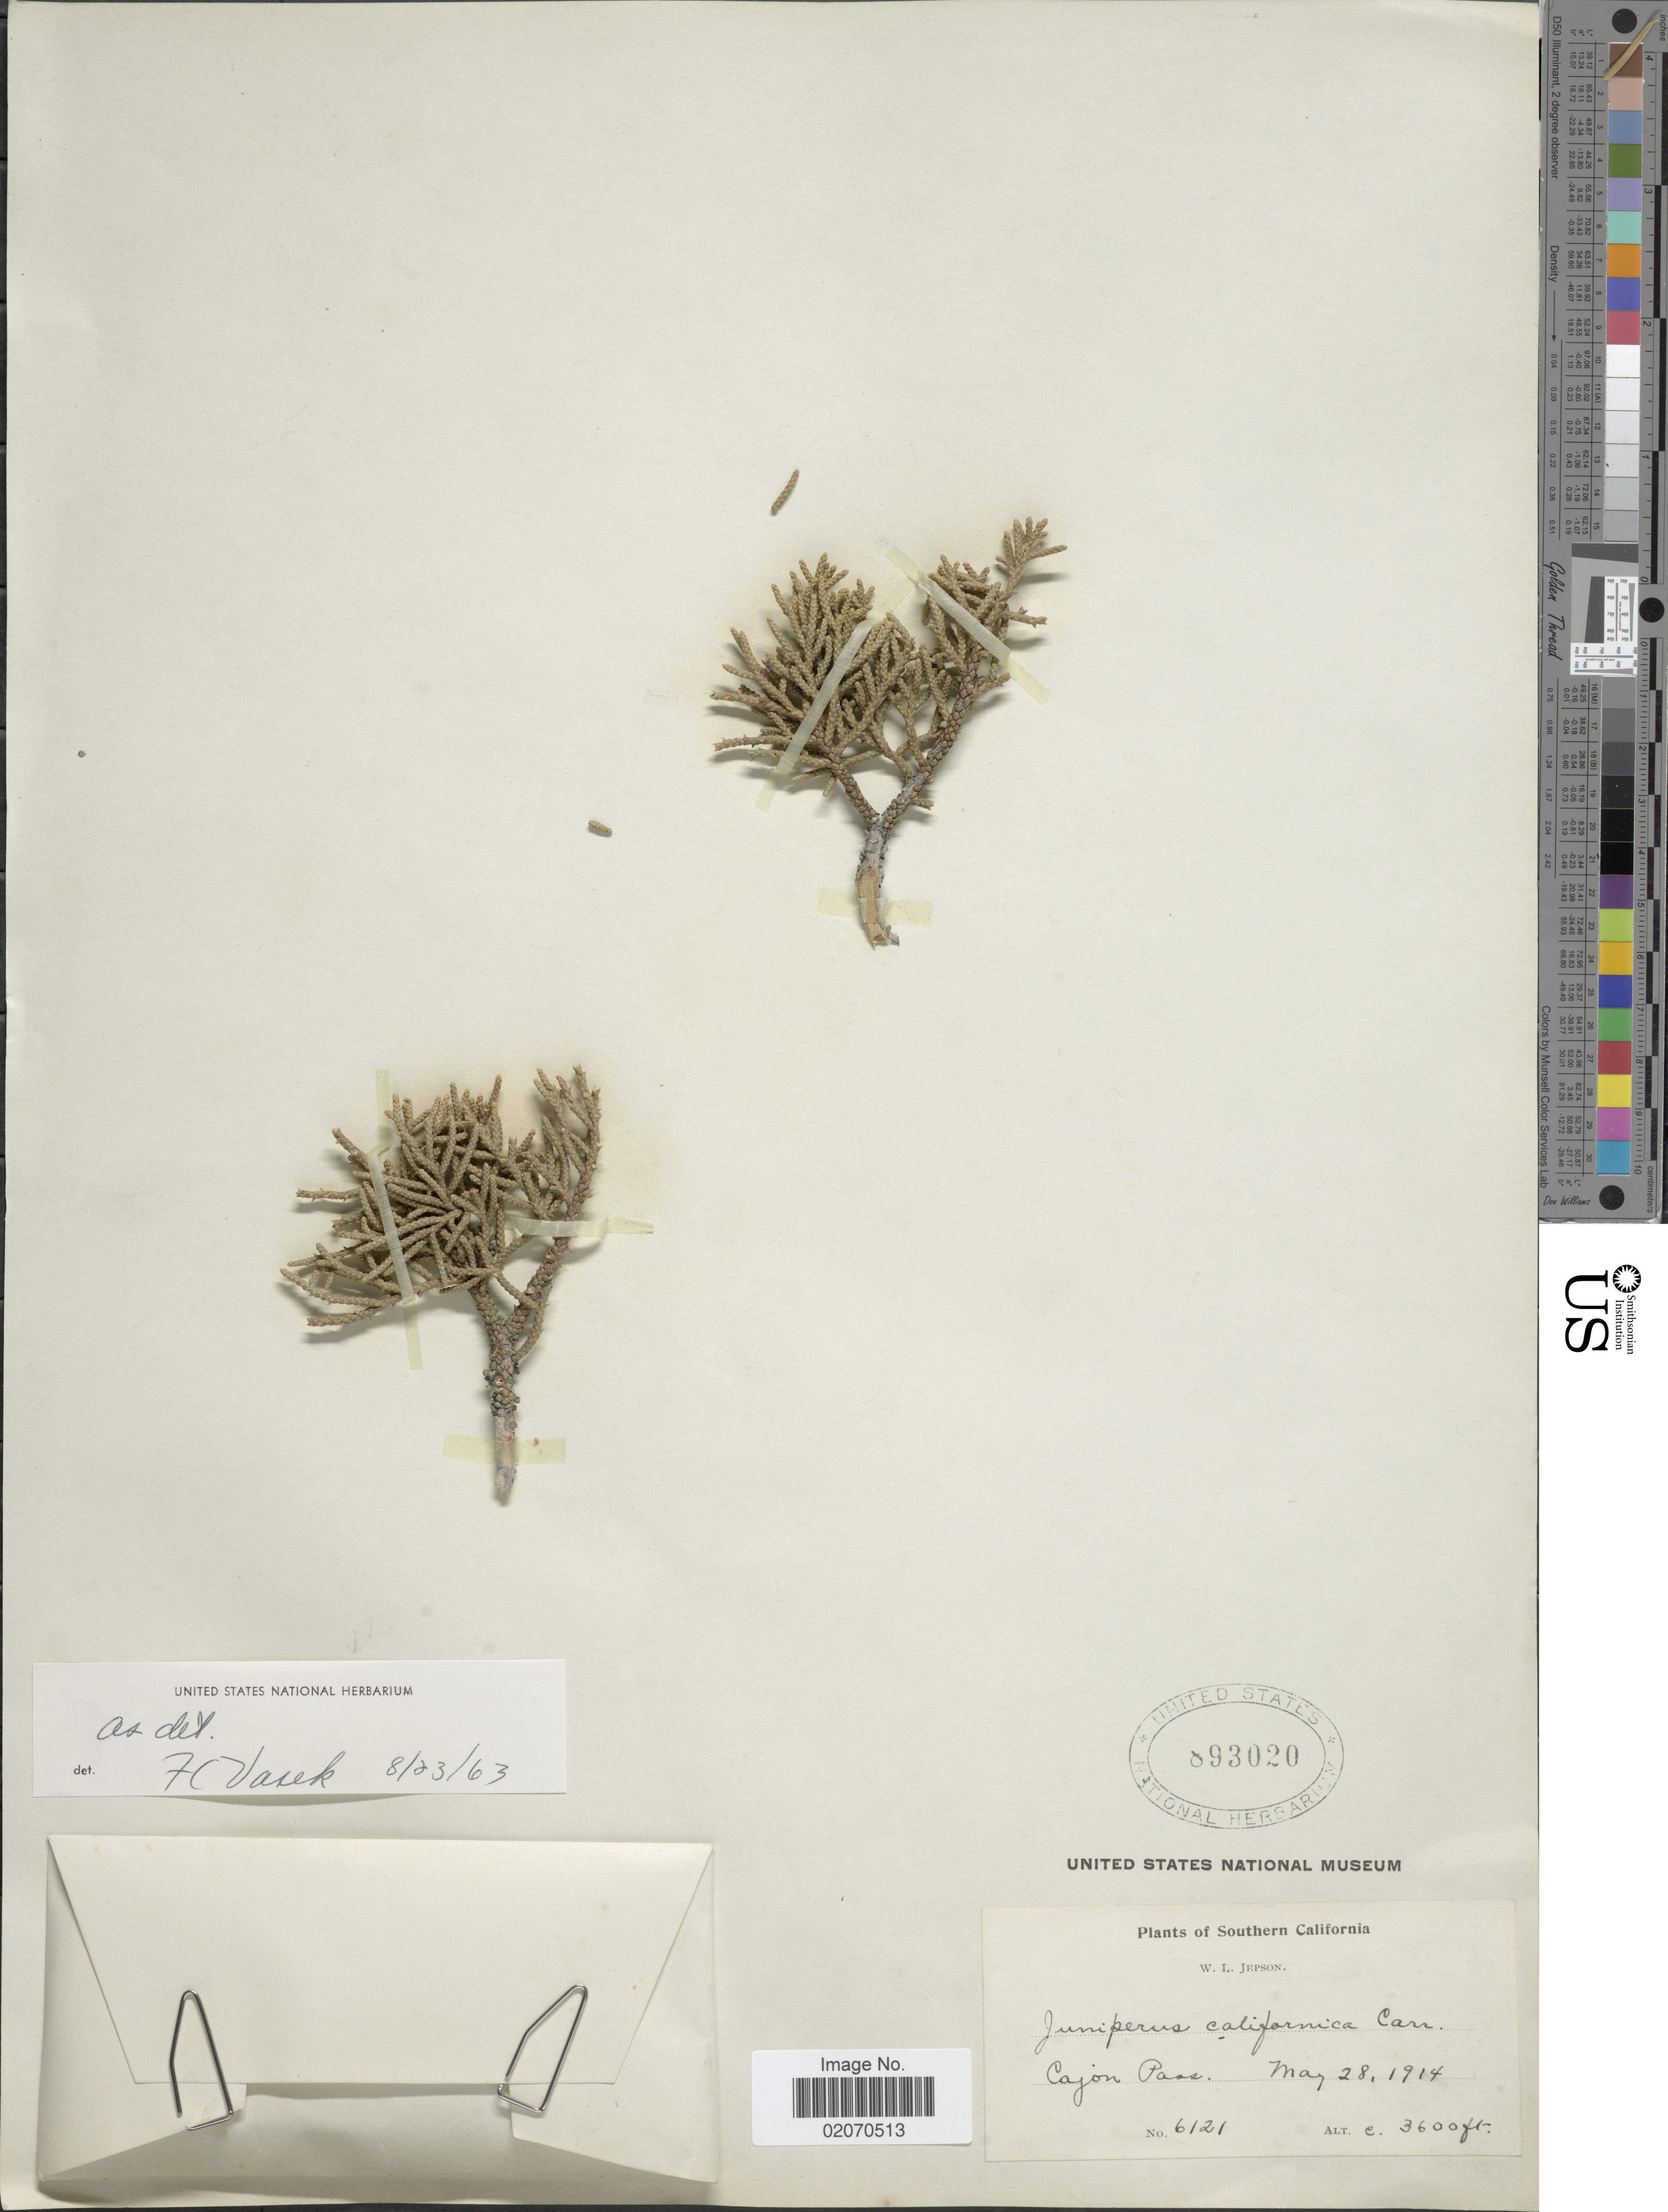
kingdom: Plantae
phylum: Tracheophyta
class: Pinopsida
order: Pinales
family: Cupressaceae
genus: Juniperus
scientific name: Juniperus californica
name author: Carrière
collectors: W. L. Jepson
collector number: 6121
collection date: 1914-05-28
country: United States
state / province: California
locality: Southern California, Cajon Paas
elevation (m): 1097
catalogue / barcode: US 893020